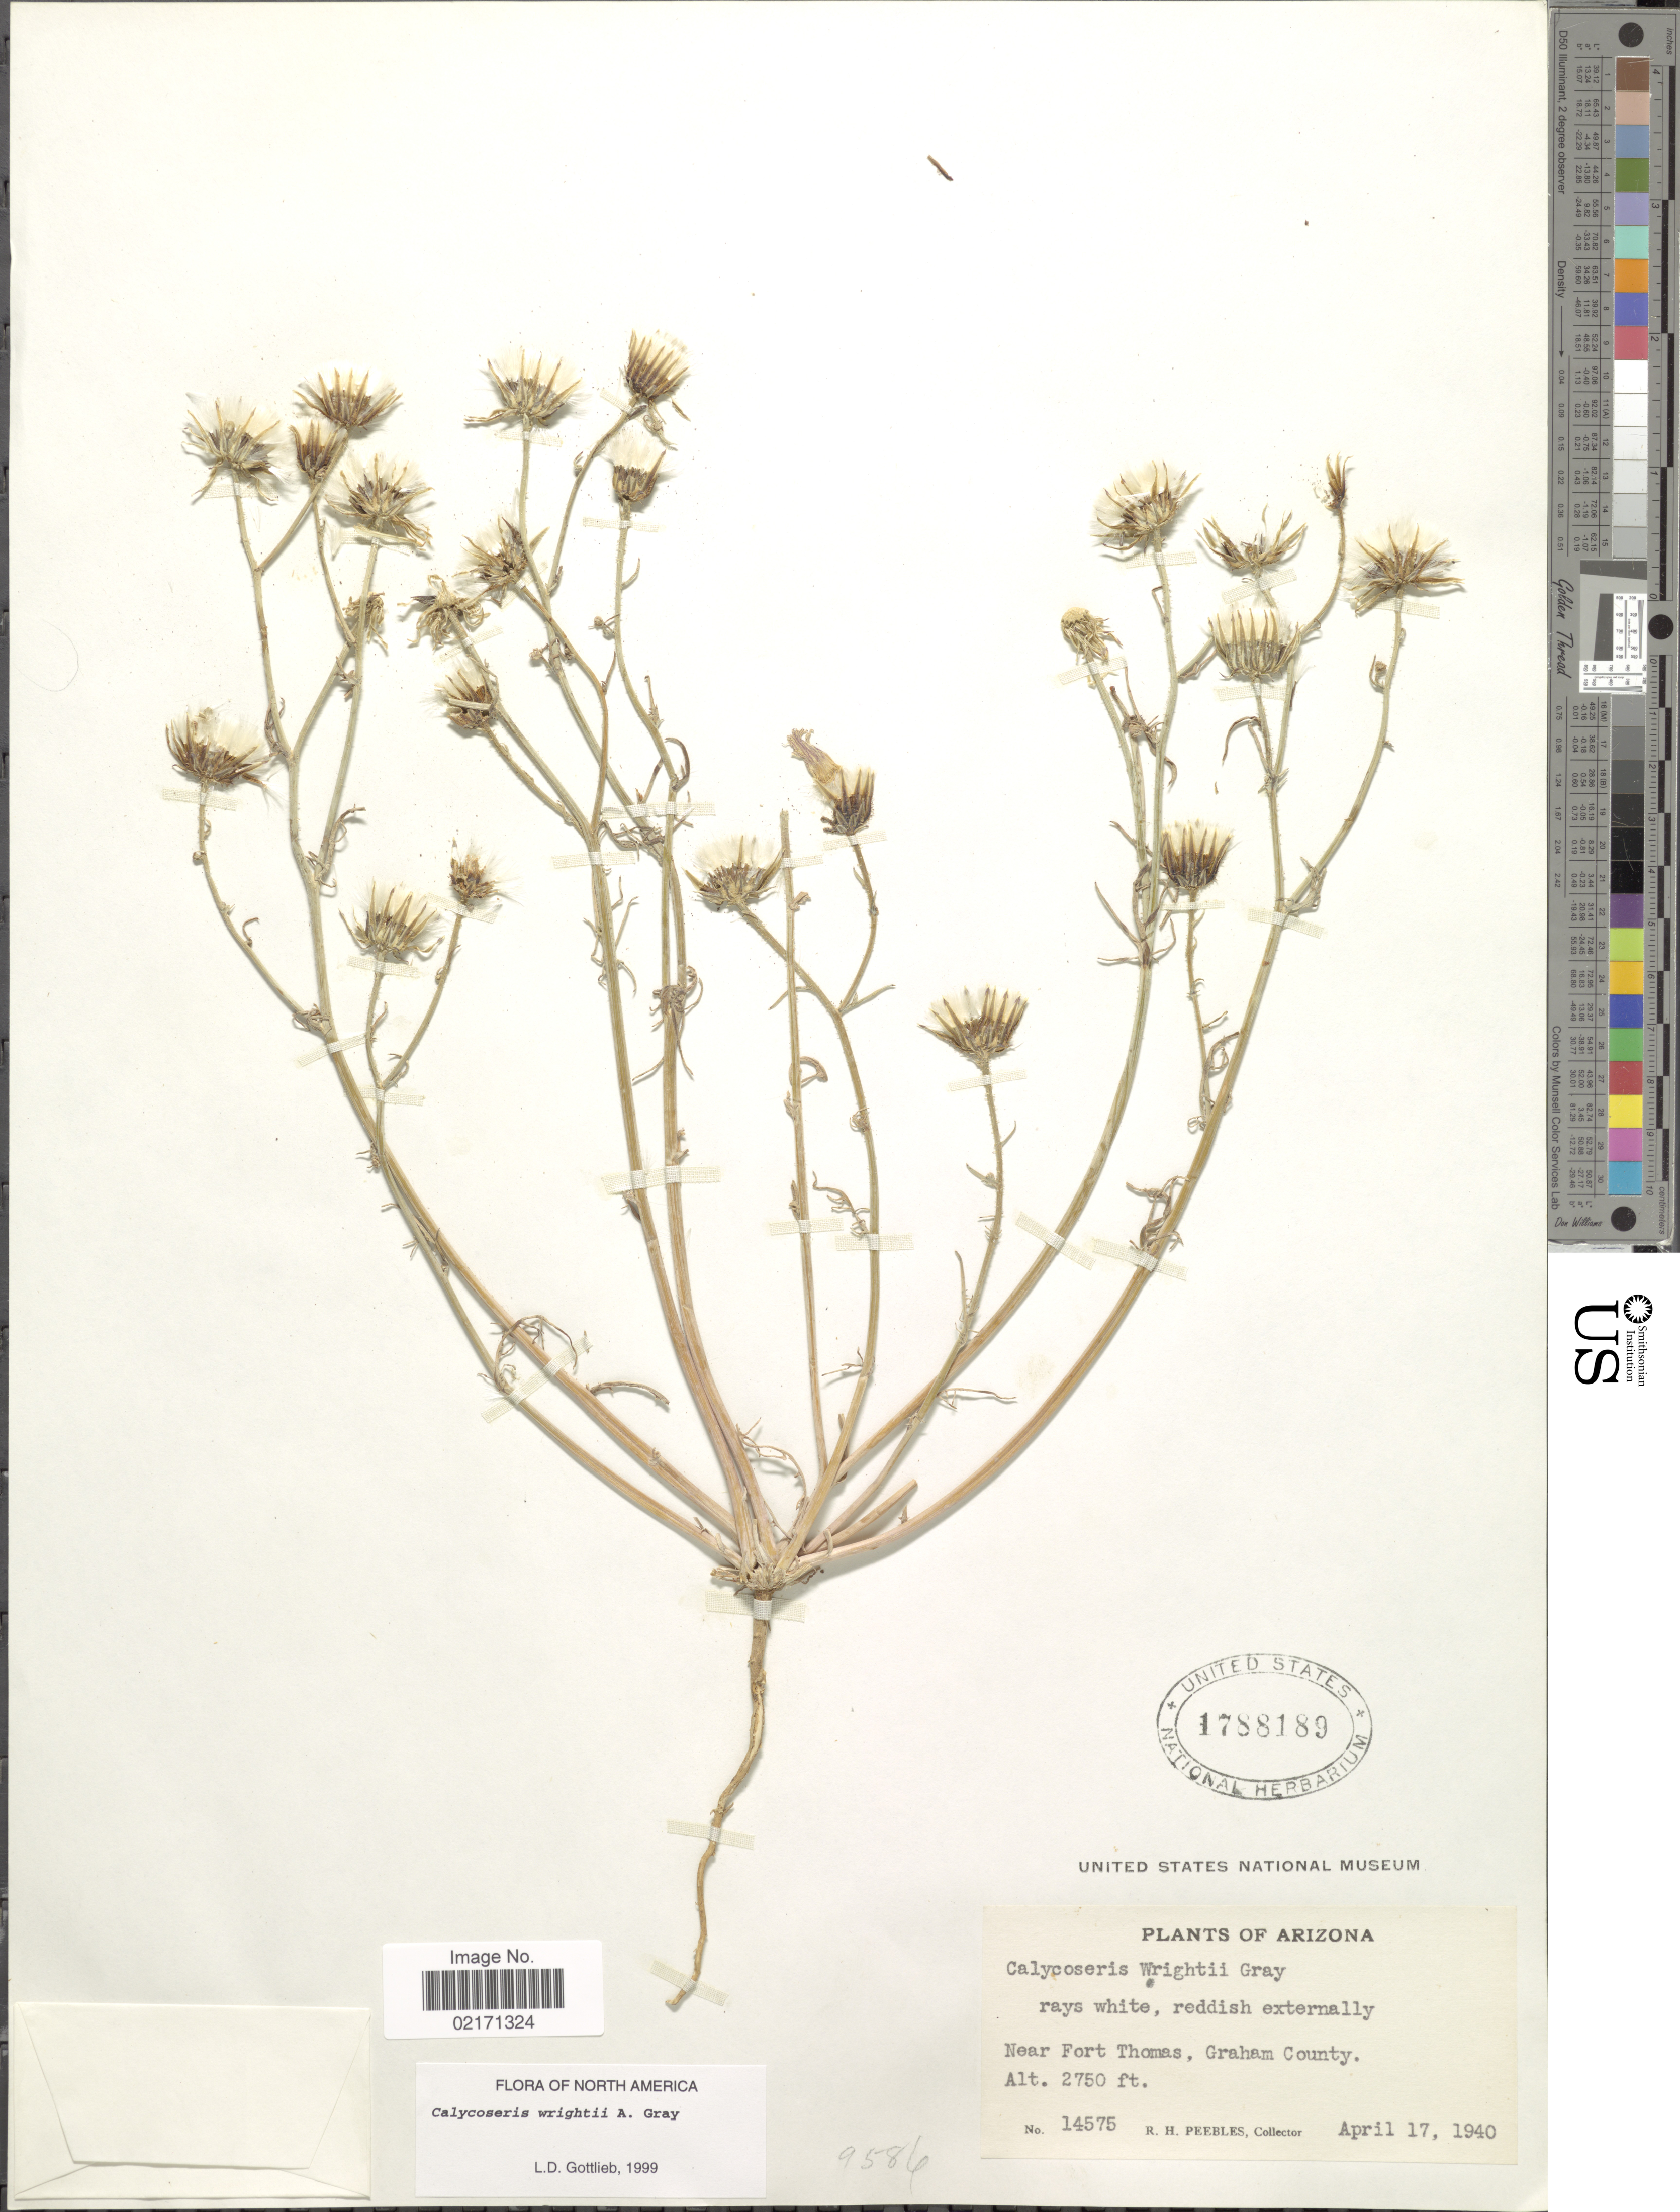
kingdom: Plantae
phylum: Tracheophyta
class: Magnoliopsida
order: Asterales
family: Asteraceae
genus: Calycoseris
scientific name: Calycoseris wrightii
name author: A. Gray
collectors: R. H. Peebles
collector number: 14575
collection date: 1940-04-17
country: United States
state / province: Arizona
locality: Near Fort Thomas, Graham County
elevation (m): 838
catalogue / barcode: US 1788189